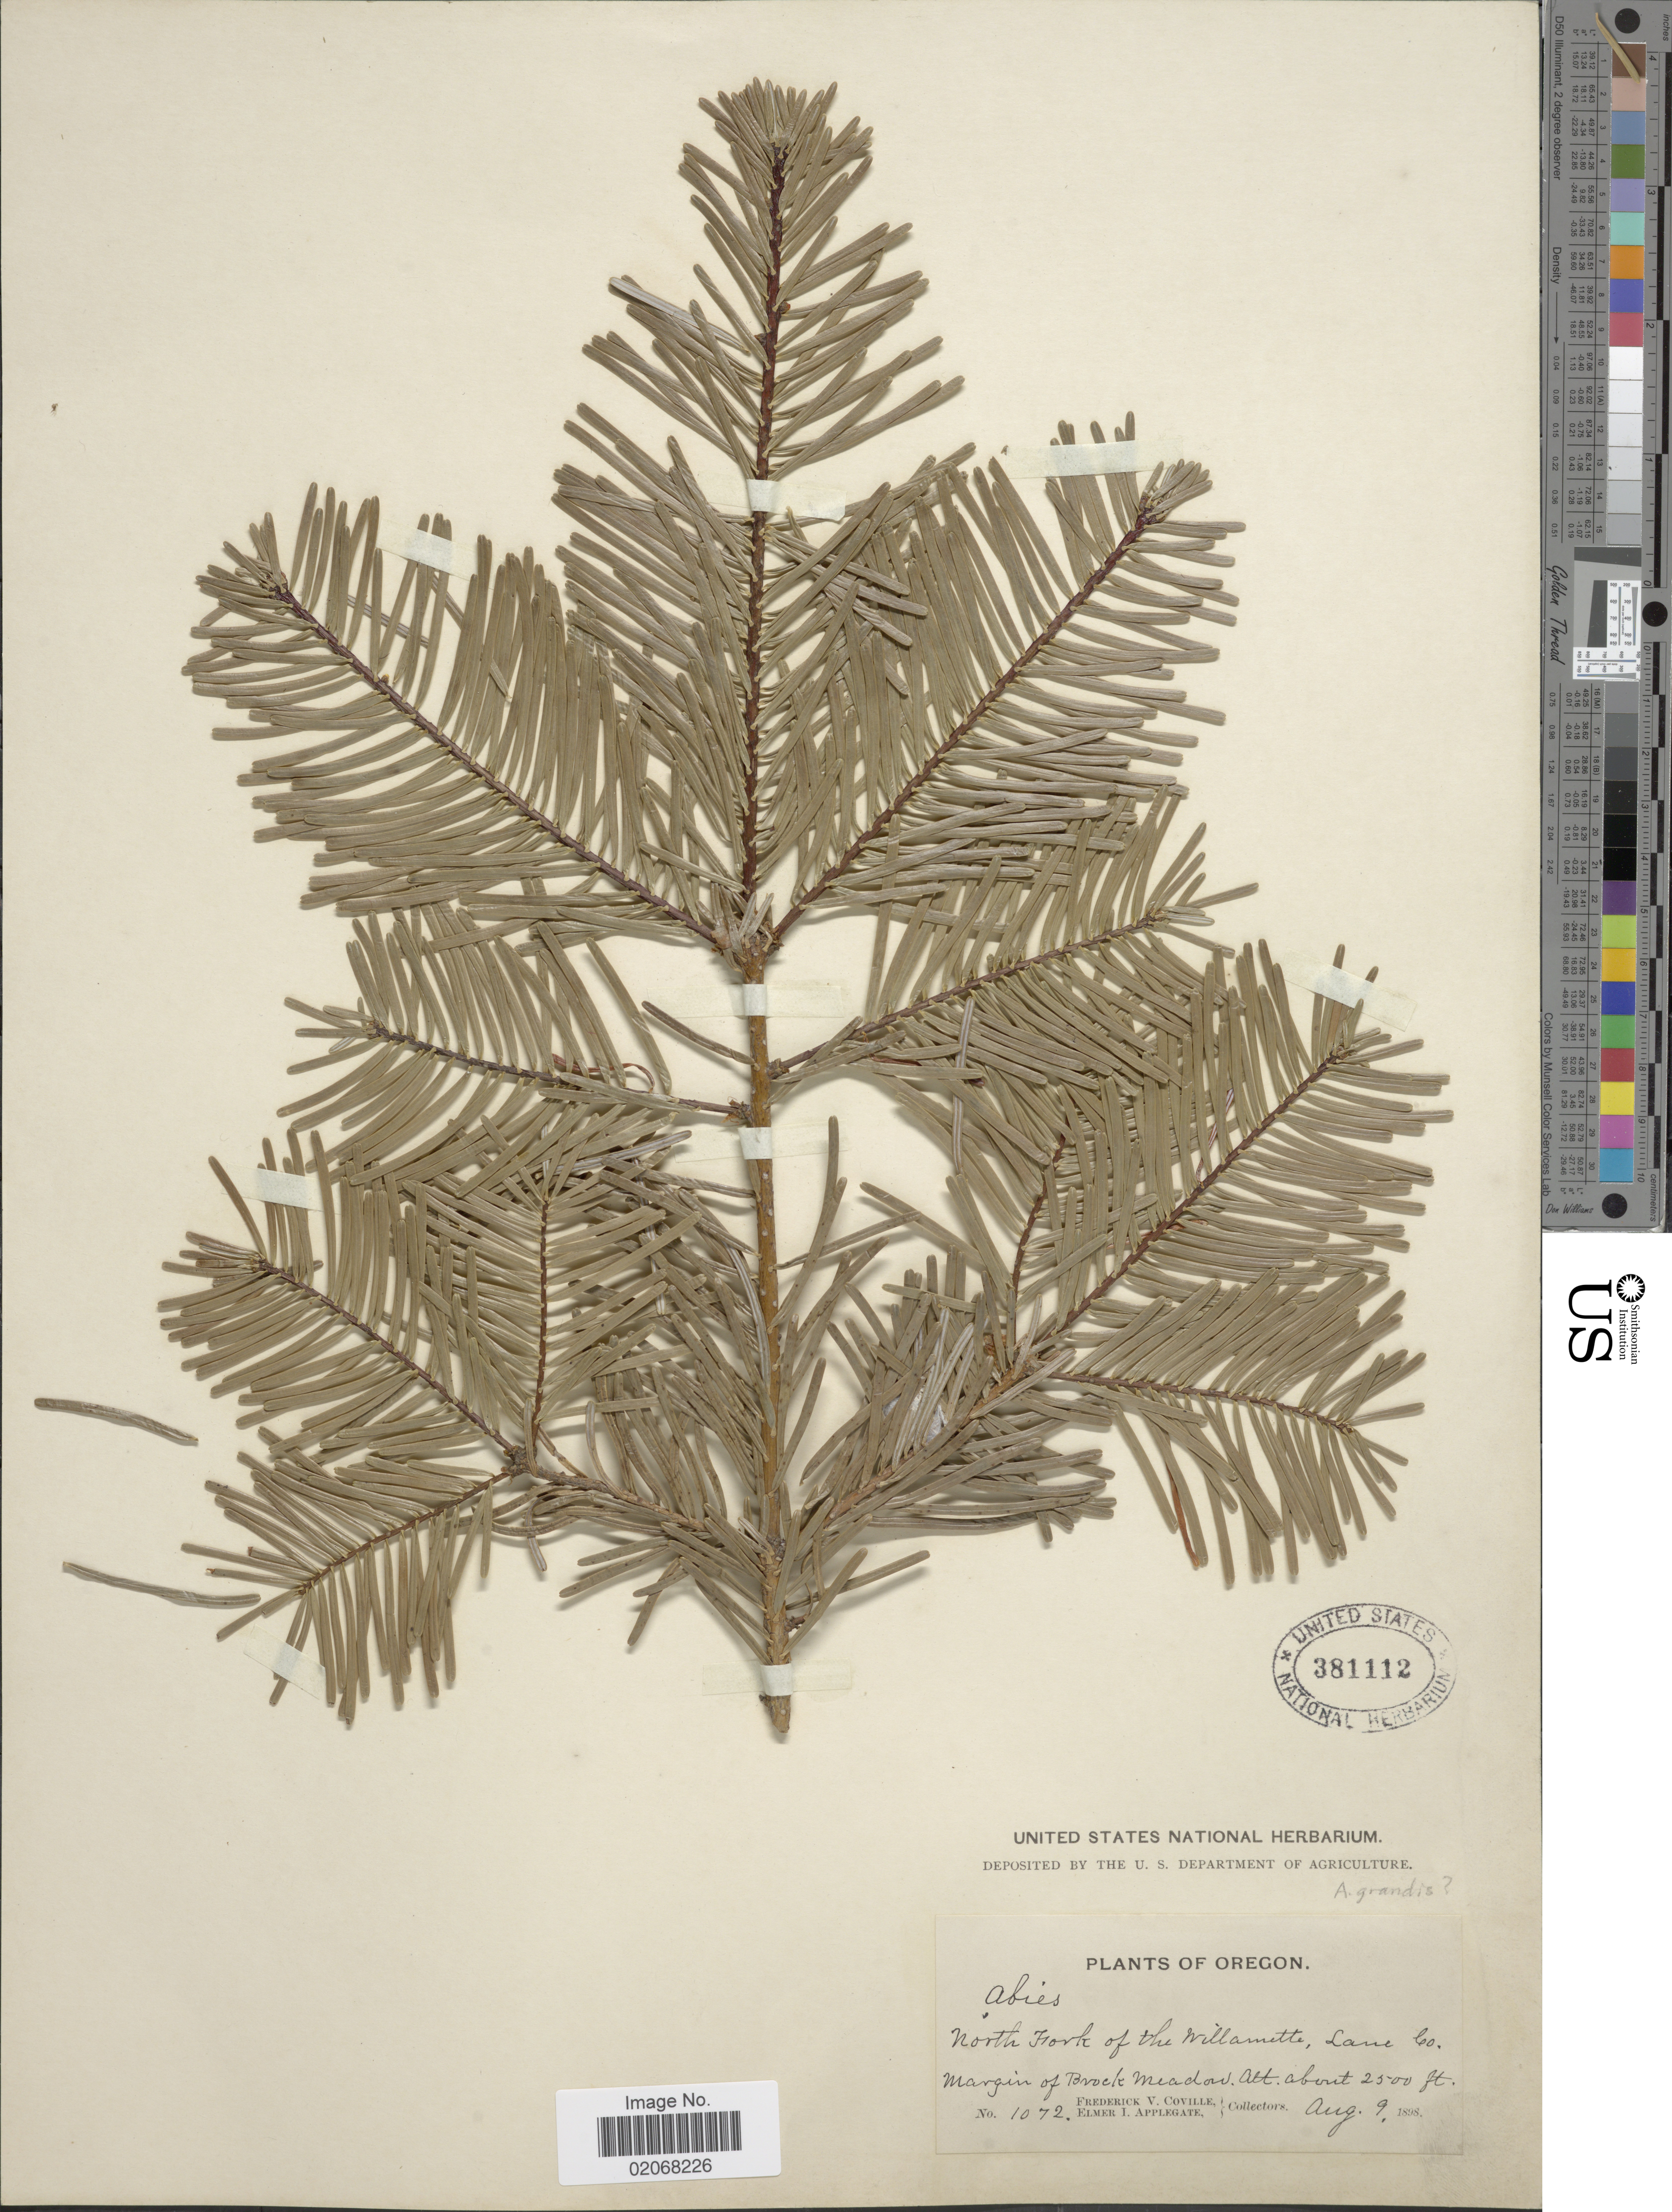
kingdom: Plantae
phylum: Tracheophyta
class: Pinopsida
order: Pinales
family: Pinaceae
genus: Abies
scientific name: Abies grandis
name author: (Douglas ex D. Don) Lindl.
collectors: F. V. Coville & E. I. Applegate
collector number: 1072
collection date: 1898-08-09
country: United States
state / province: Oregon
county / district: Lane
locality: North Fork of the Willamette, Lane Co. Margin of Brock Meadow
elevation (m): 762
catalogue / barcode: US 381112